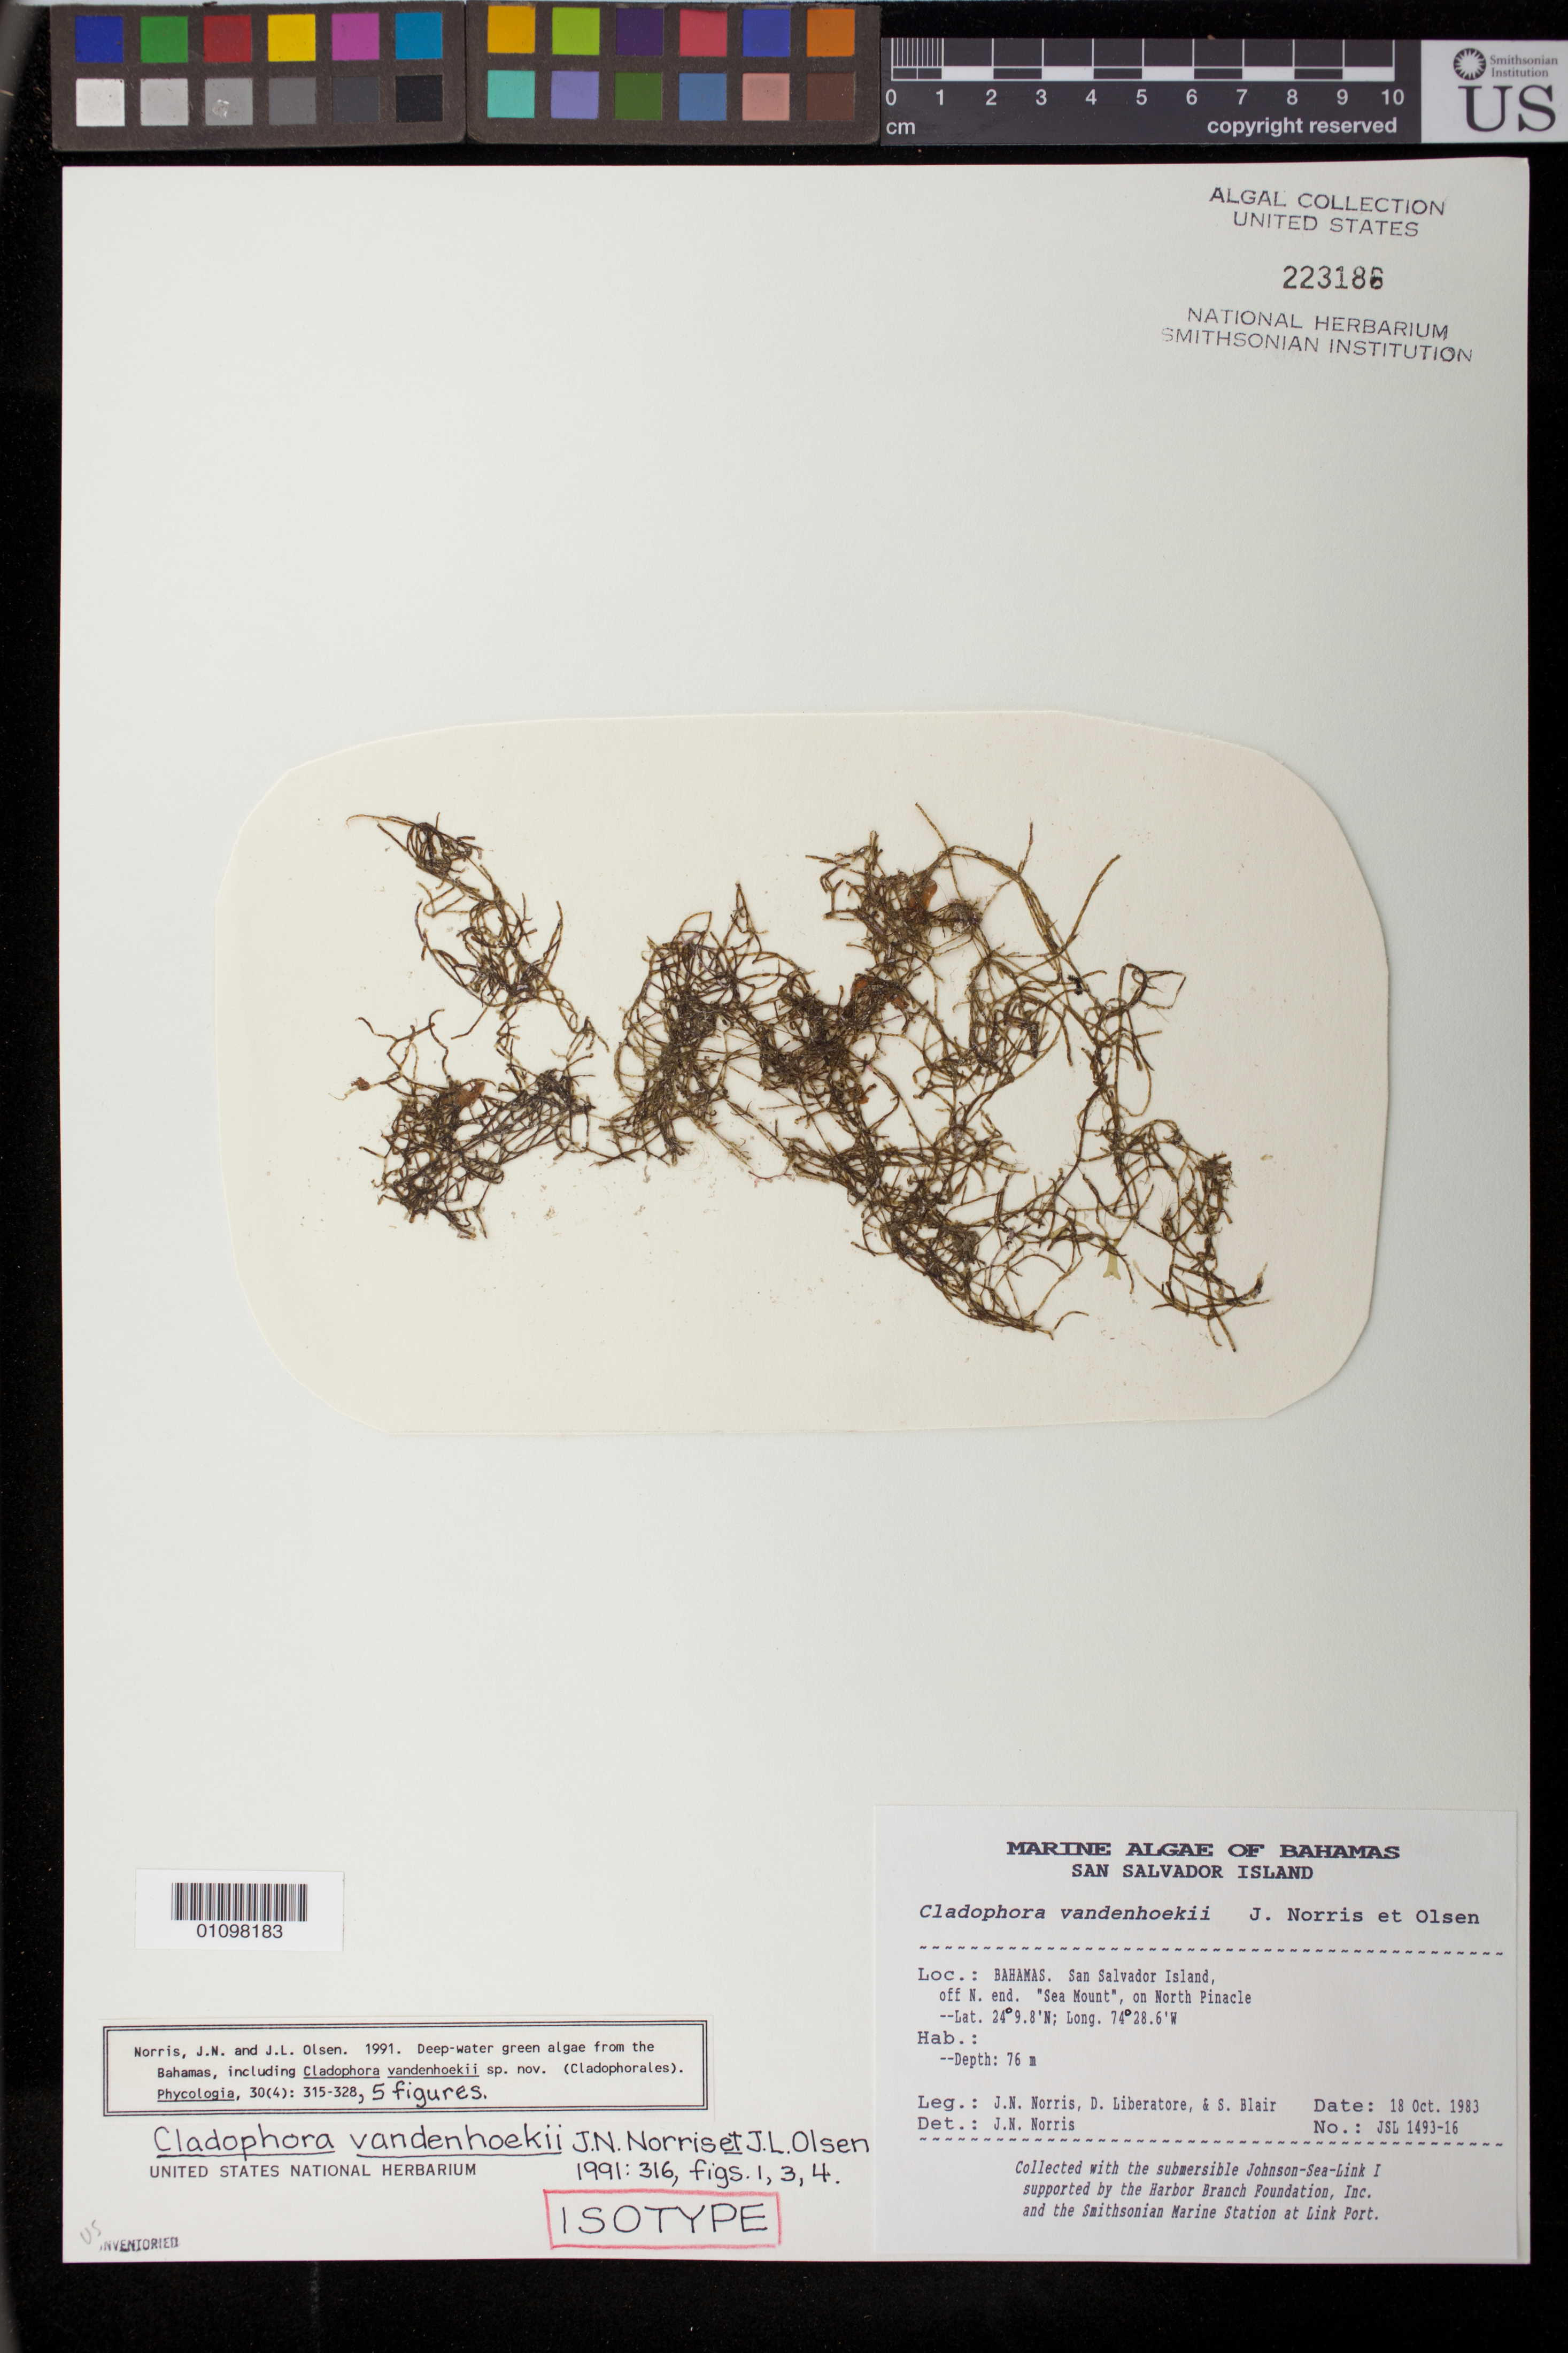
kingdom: Plantae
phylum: Chlorophyta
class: Ulvophyceae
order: Cladophorales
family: Cladophoraceae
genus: Cladophora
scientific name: Cladophora vandenhoekii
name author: J.N. Norris & J.L. Olsen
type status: Isotype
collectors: J. N. Norris, D. Liberatore & S. M. Blair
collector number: JSL 1493-16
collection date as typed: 18 Oct 1983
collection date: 1983-10-18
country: Bahamas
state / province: San Salvador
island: San Salvador Island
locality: Sea mount, North Pinacle, off north end of San Salvador Island.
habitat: Sea mount, depth 76 m.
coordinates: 24º9.8'N, 74º28.6'W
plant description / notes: Johnson Sea Link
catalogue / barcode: US 223186